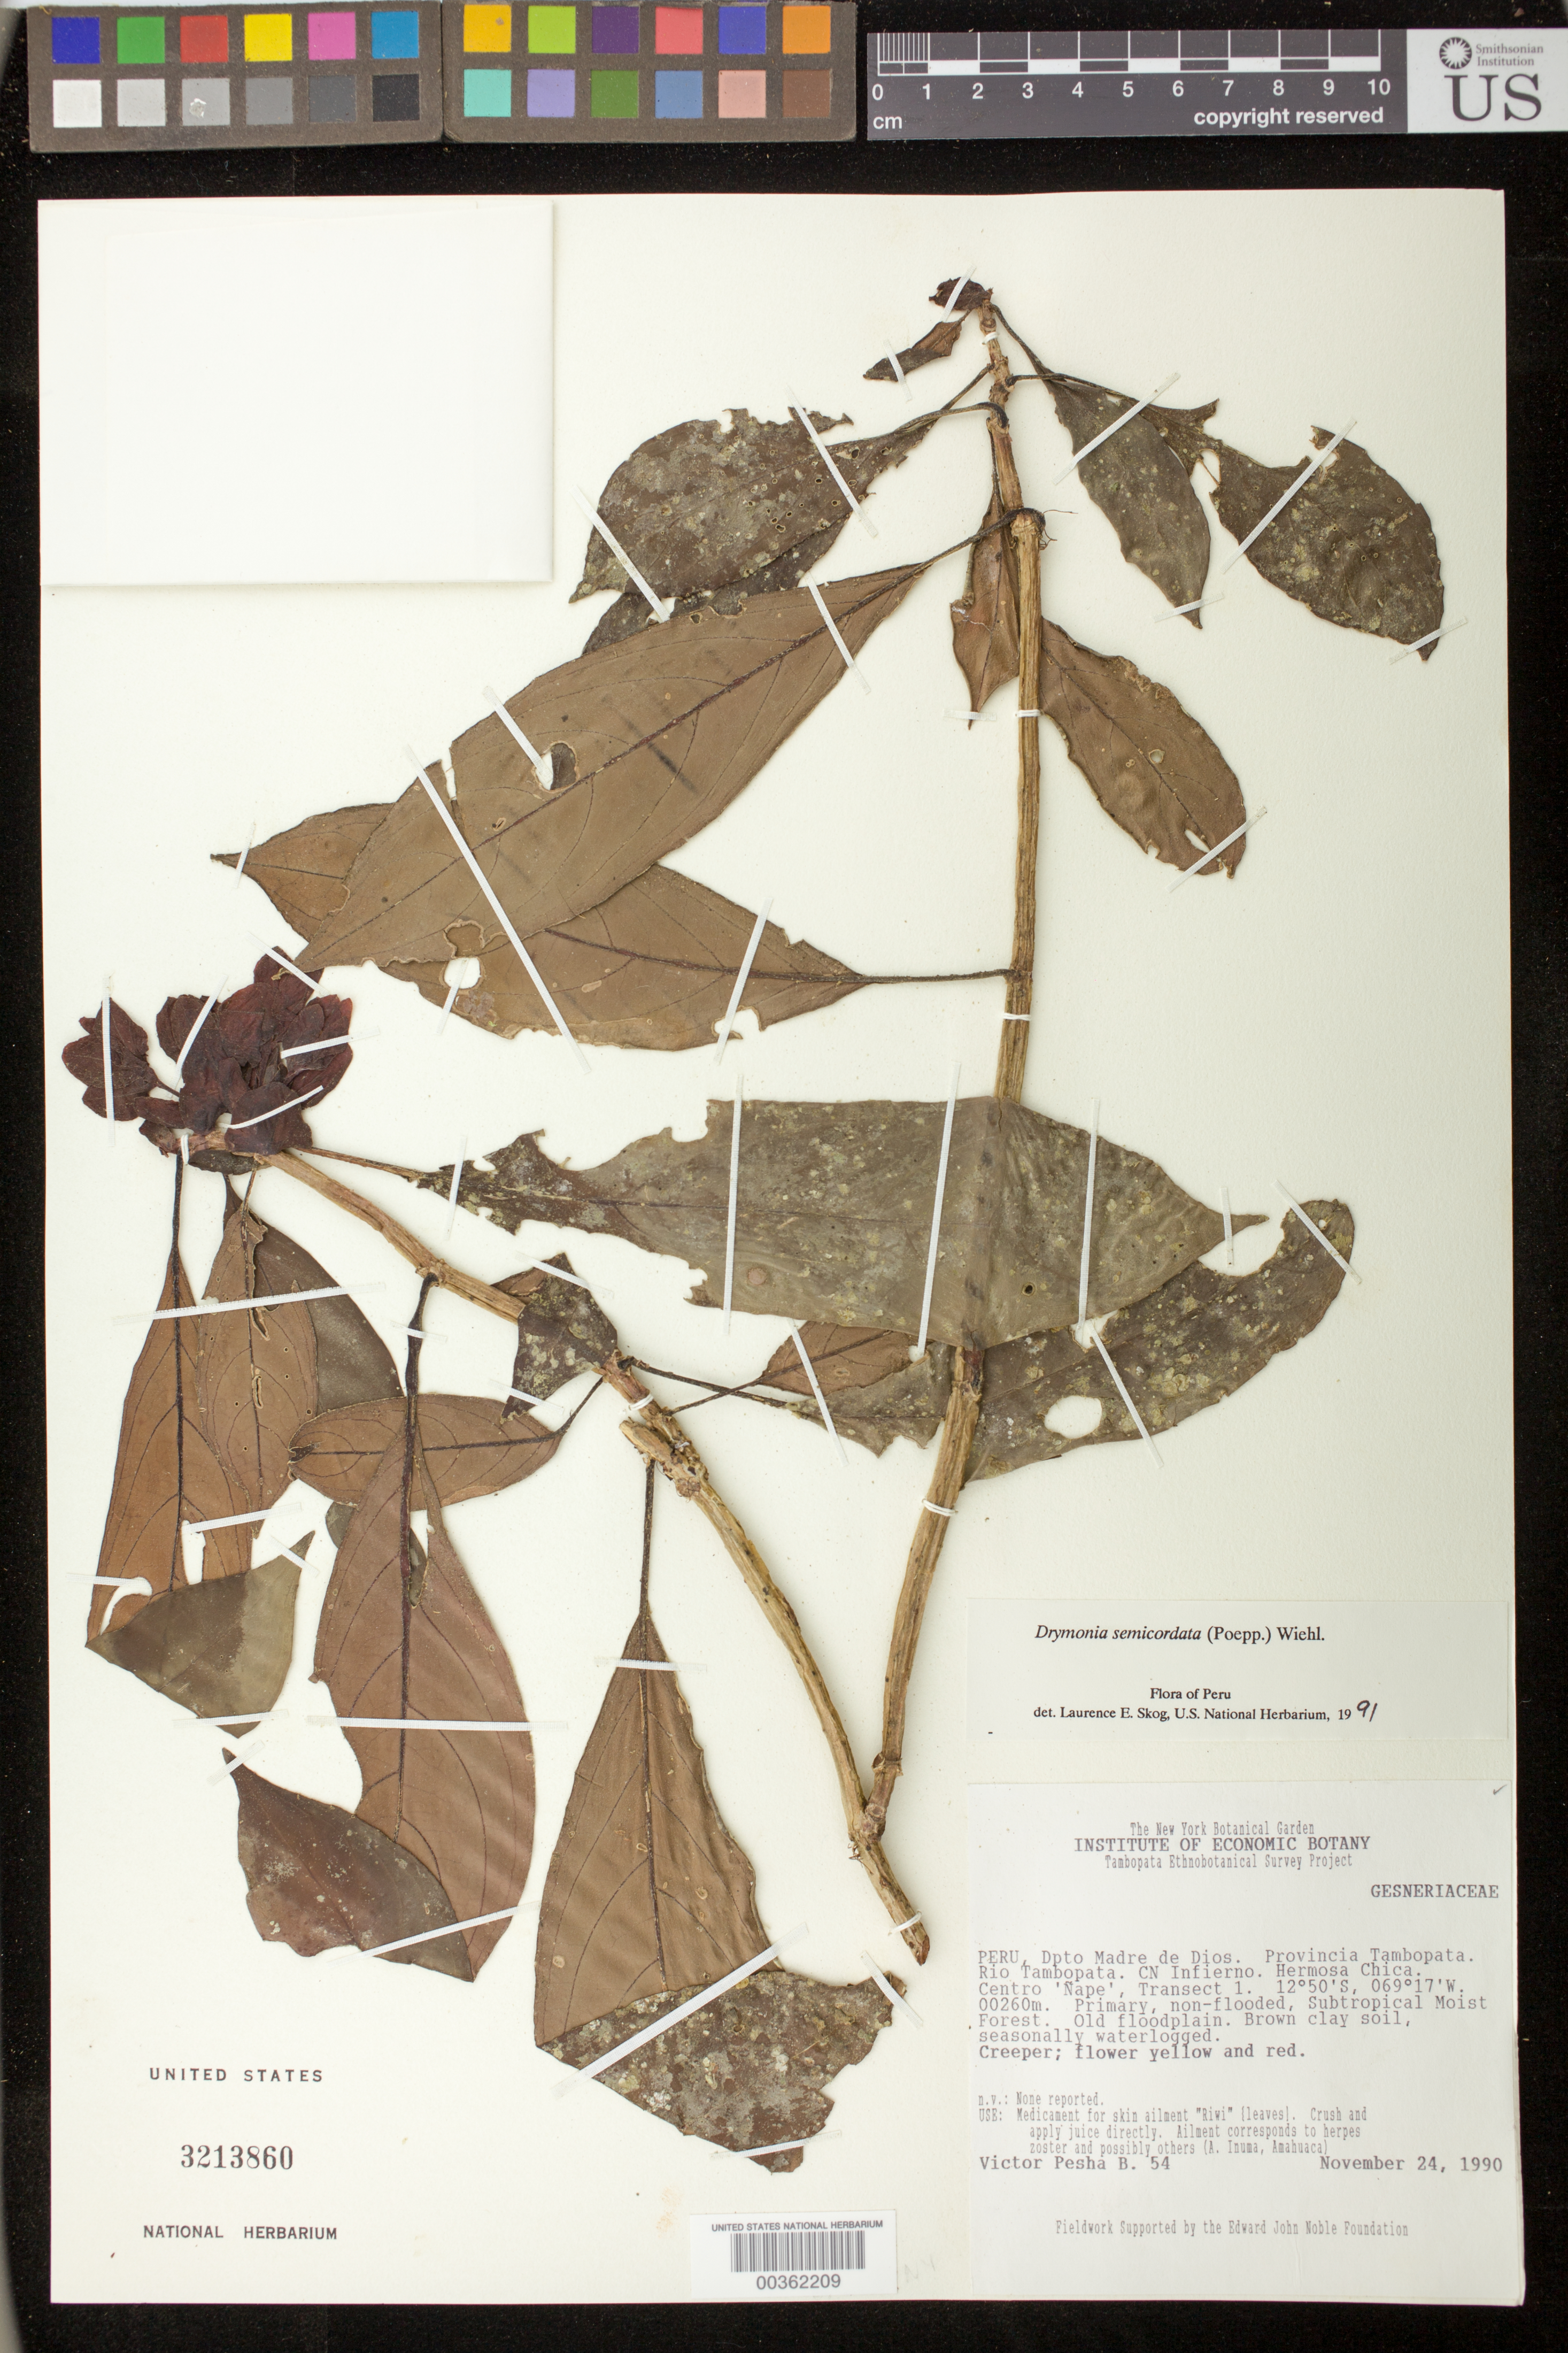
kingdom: Plantae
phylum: Tracheophyta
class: Magnoliopsida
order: Lamiales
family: Gesneriaceae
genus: Drymonia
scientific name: Drymonia semicordata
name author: (Poepp.) Wiehler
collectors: V. Pesha B.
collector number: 54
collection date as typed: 24 Nov 1990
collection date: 1990-11-24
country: Peru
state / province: Madre de Dios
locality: Prov. Tambopata, Rio Tambopata, Cn Infierno, Hermosa Chica, Centro 'Nape', transect 1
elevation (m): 260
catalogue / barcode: US 3213860